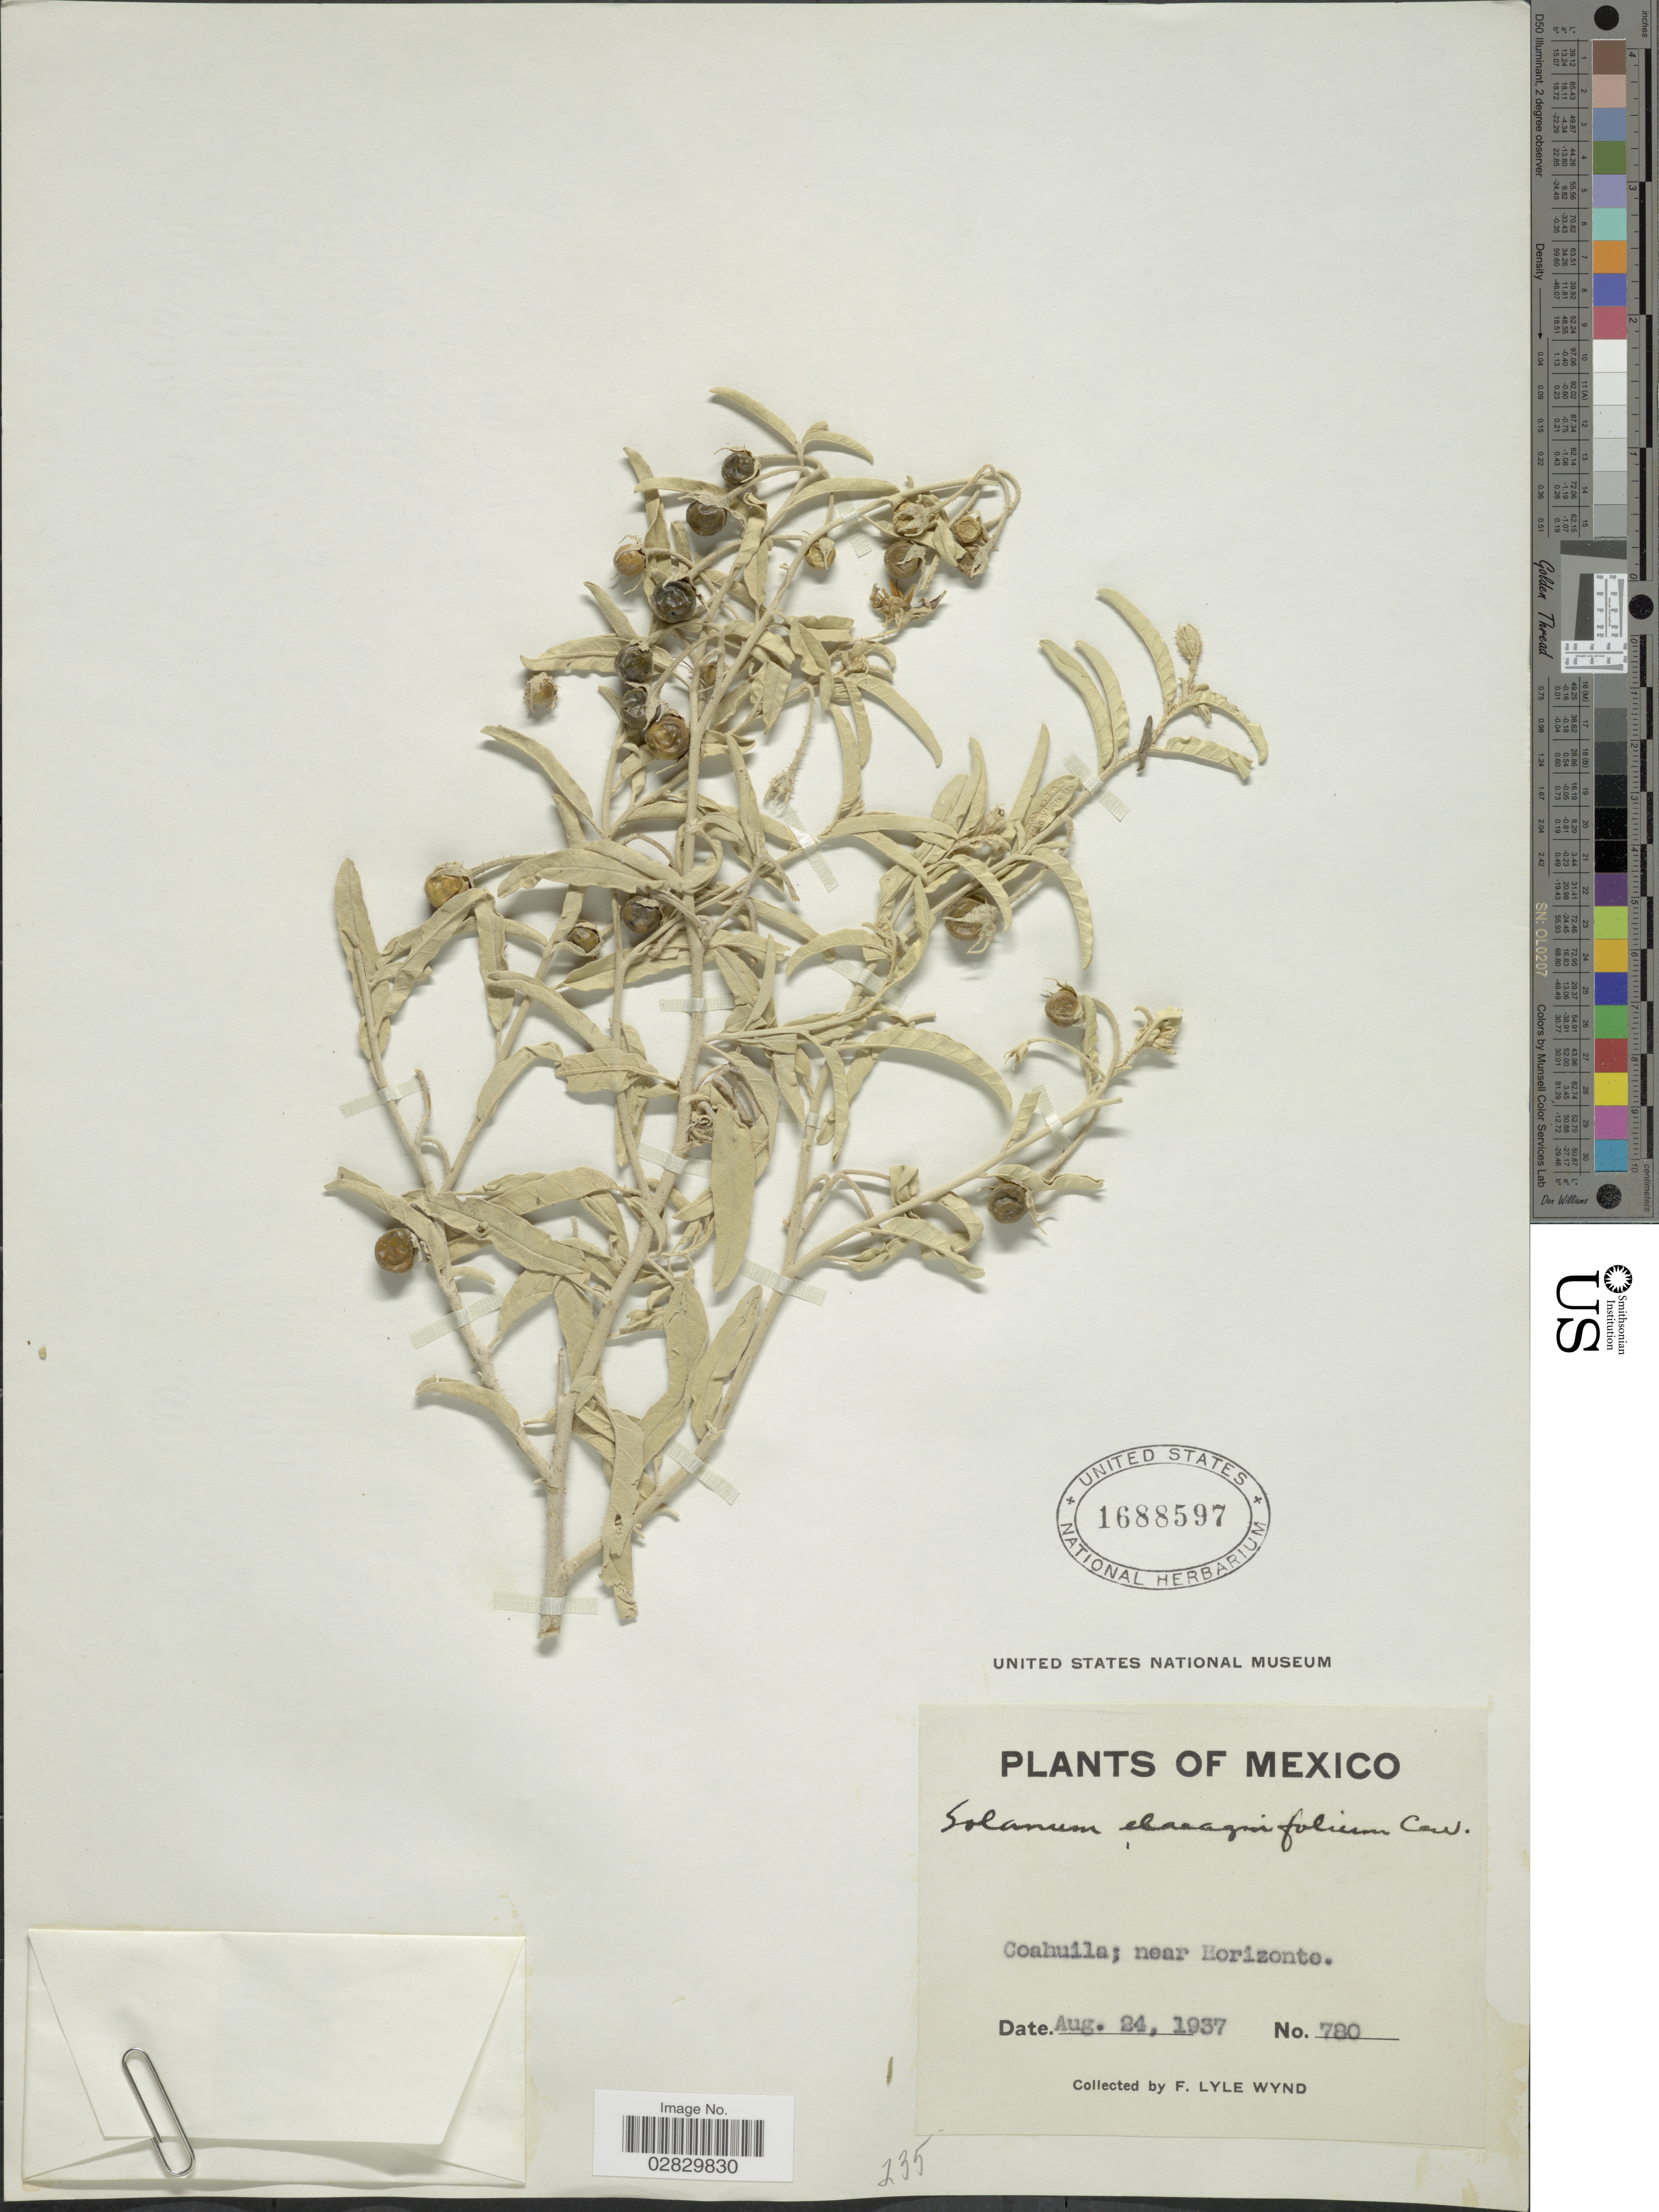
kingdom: Plantae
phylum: Tracheophyta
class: Magnoliopsida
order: Solanales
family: Solanaceae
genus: Solanum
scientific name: Solanum elaeagnifolium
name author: Cav.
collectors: F. L. Wynd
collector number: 780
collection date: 1937-08-24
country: Mexico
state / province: Coahuila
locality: Near Horizonte.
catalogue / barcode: US 1688597